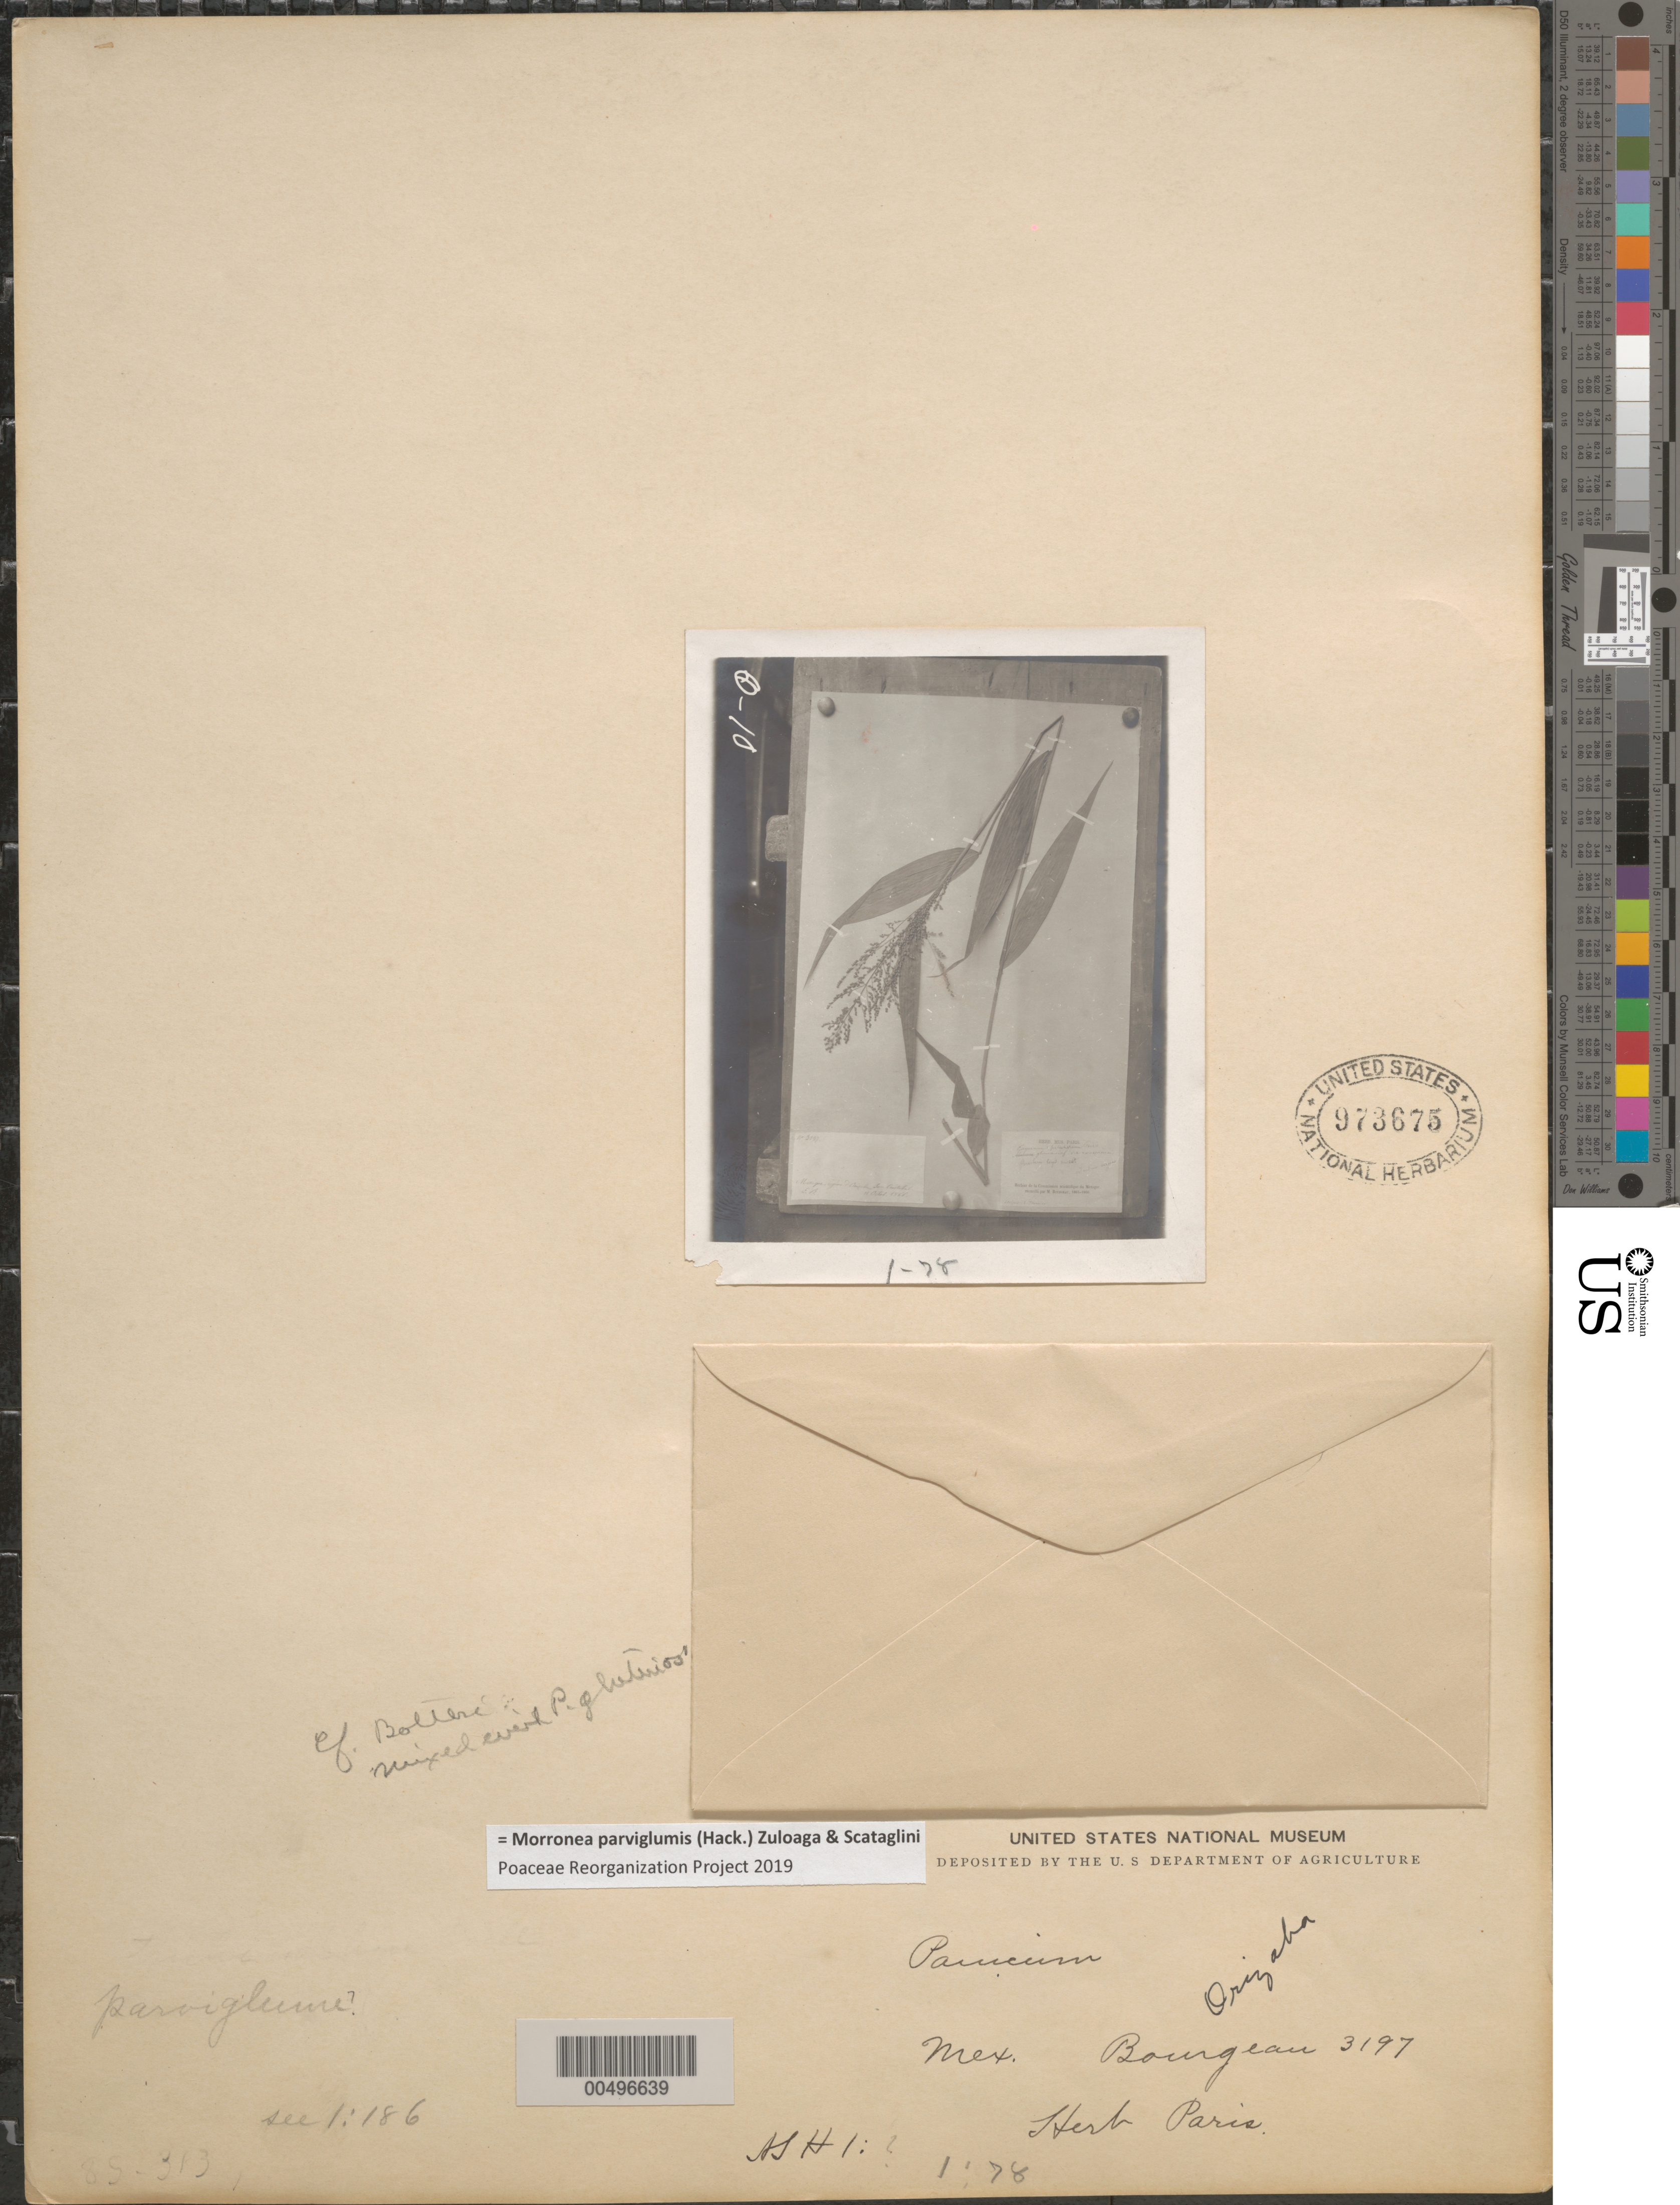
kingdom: Plantae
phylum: Tracheophyta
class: Liliopsida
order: Poales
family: Poaceae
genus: Morronea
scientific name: Morronea parviglumis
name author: (Hack.) Zuloaga & Scataglini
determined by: Poaceae Reorganization Project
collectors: E. Bourgeau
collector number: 3197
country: Mexico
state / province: Veracruz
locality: Orizaba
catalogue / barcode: US 973675